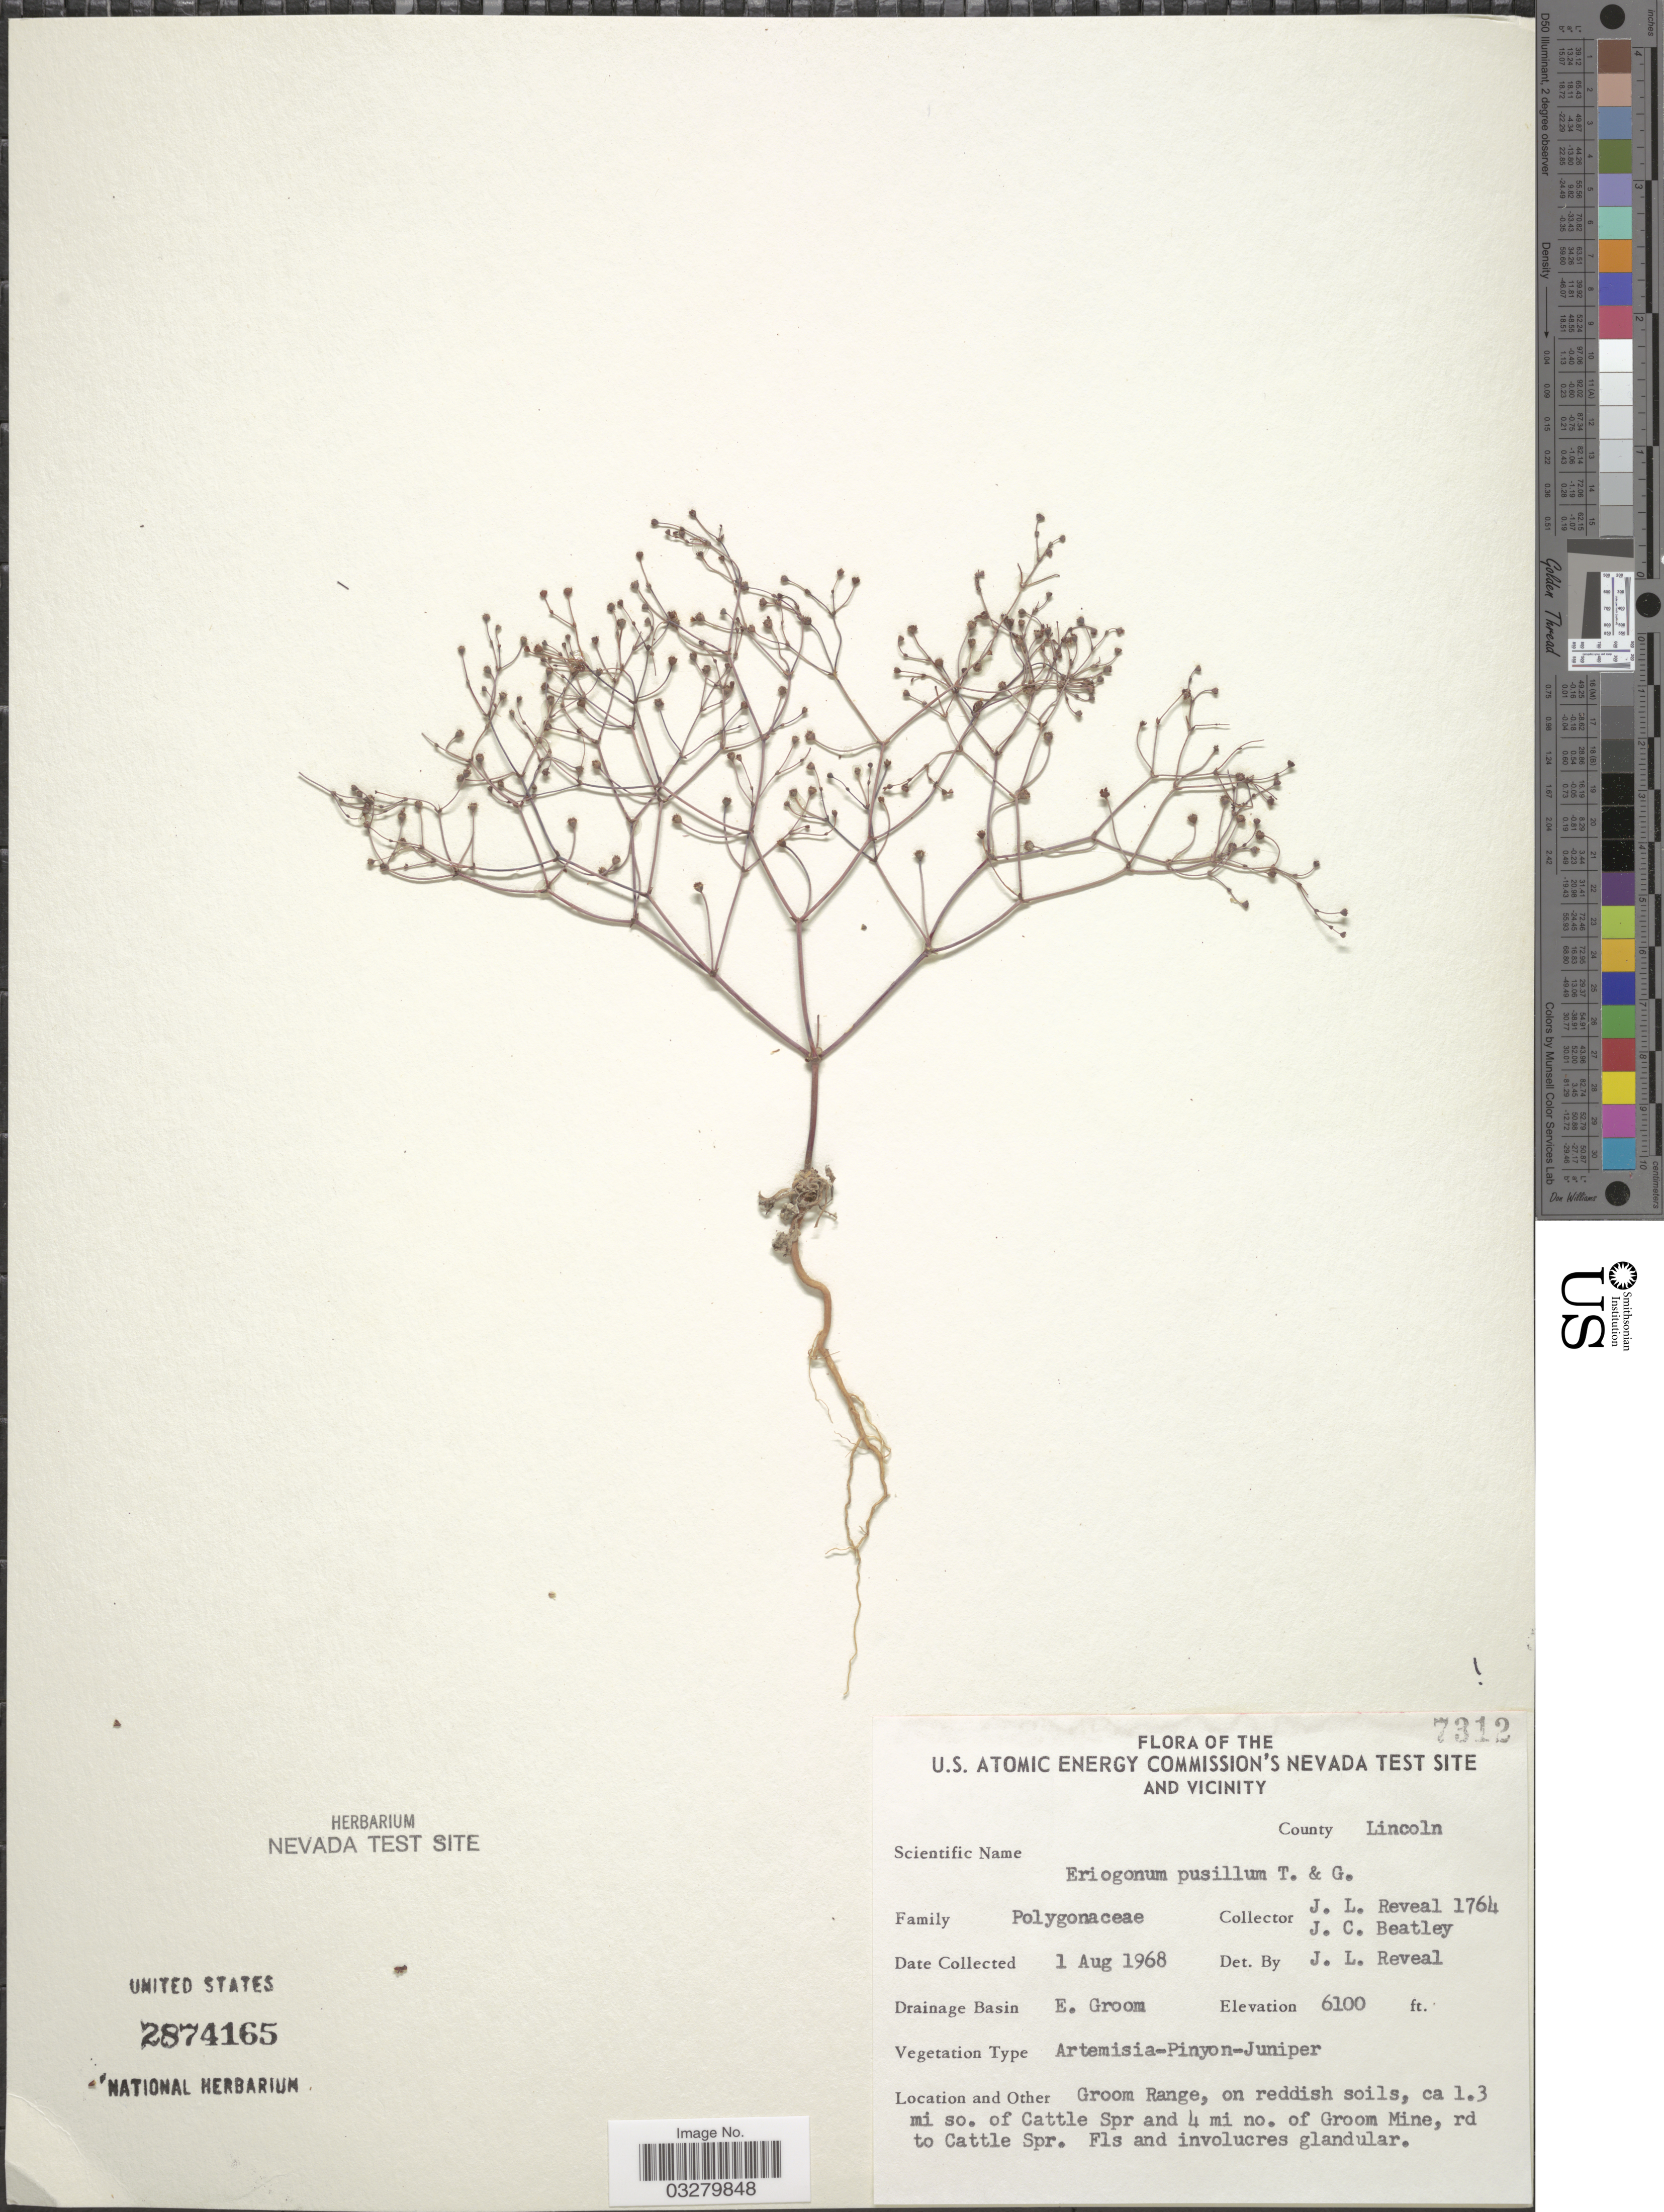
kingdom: Plantae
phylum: Tracheophyta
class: Magnoliopsida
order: Caryophyllales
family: Polygonaceae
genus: Eriogonum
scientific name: Eriogonum pusillum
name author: Torr. & A. Gray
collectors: J. L. Reveal & J. C. Beatley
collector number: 1764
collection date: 1968-08-01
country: United States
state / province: Nevada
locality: U.S. Atomic Energy Commission's Nevada Test Site and Vicinity. County Lincoln. Drainage Basin E. Groom. Groom Range, on reddish soils, ca 1.3 mi so. of Cattle Spr and 4 mi no. of Groom Mine, rd to Cattle Spr.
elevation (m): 1859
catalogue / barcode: US 2874165